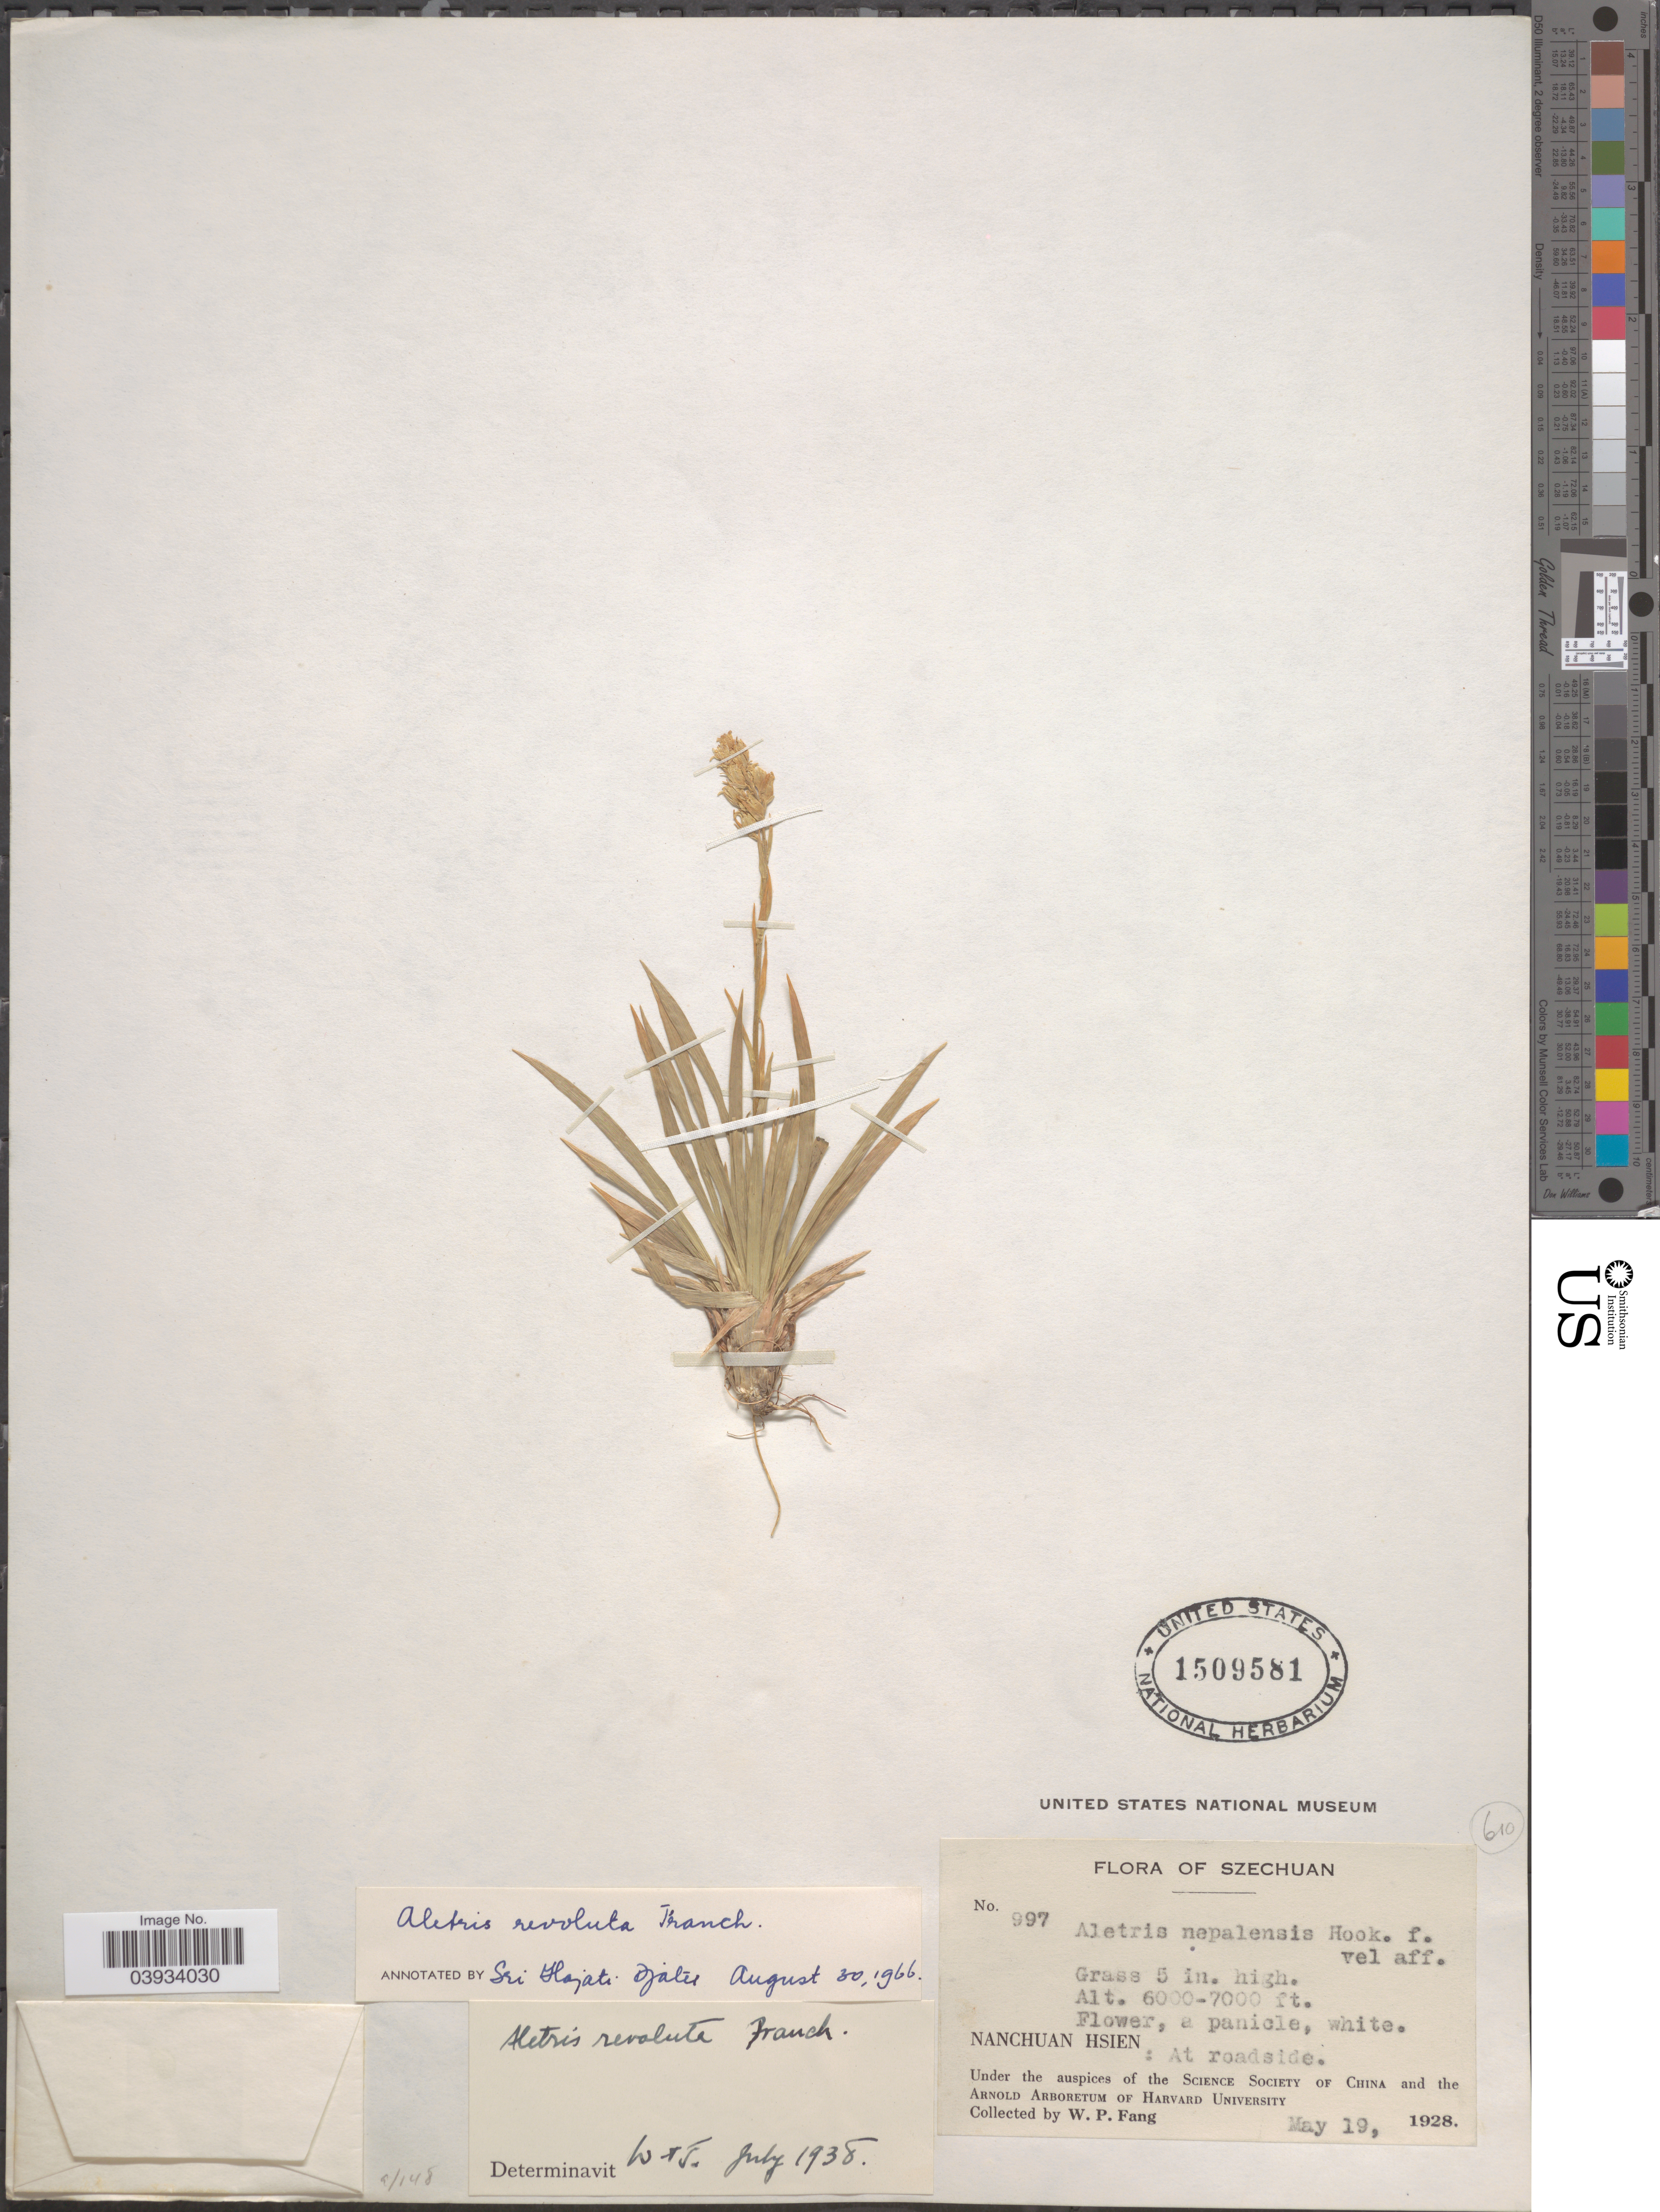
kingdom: Plantae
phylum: Tracheophyta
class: Liliopsida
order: Dioscoreales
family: Nartheciaceae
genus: Aletris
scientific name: Aletris revoluta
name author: Franch.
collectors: W. P. Fang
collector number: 997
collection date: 1928-05-19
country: China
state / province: Sichuan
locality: Szechuan. Nanchuan Hsien: At roadside.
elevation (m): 1829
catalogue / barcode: US 1509581